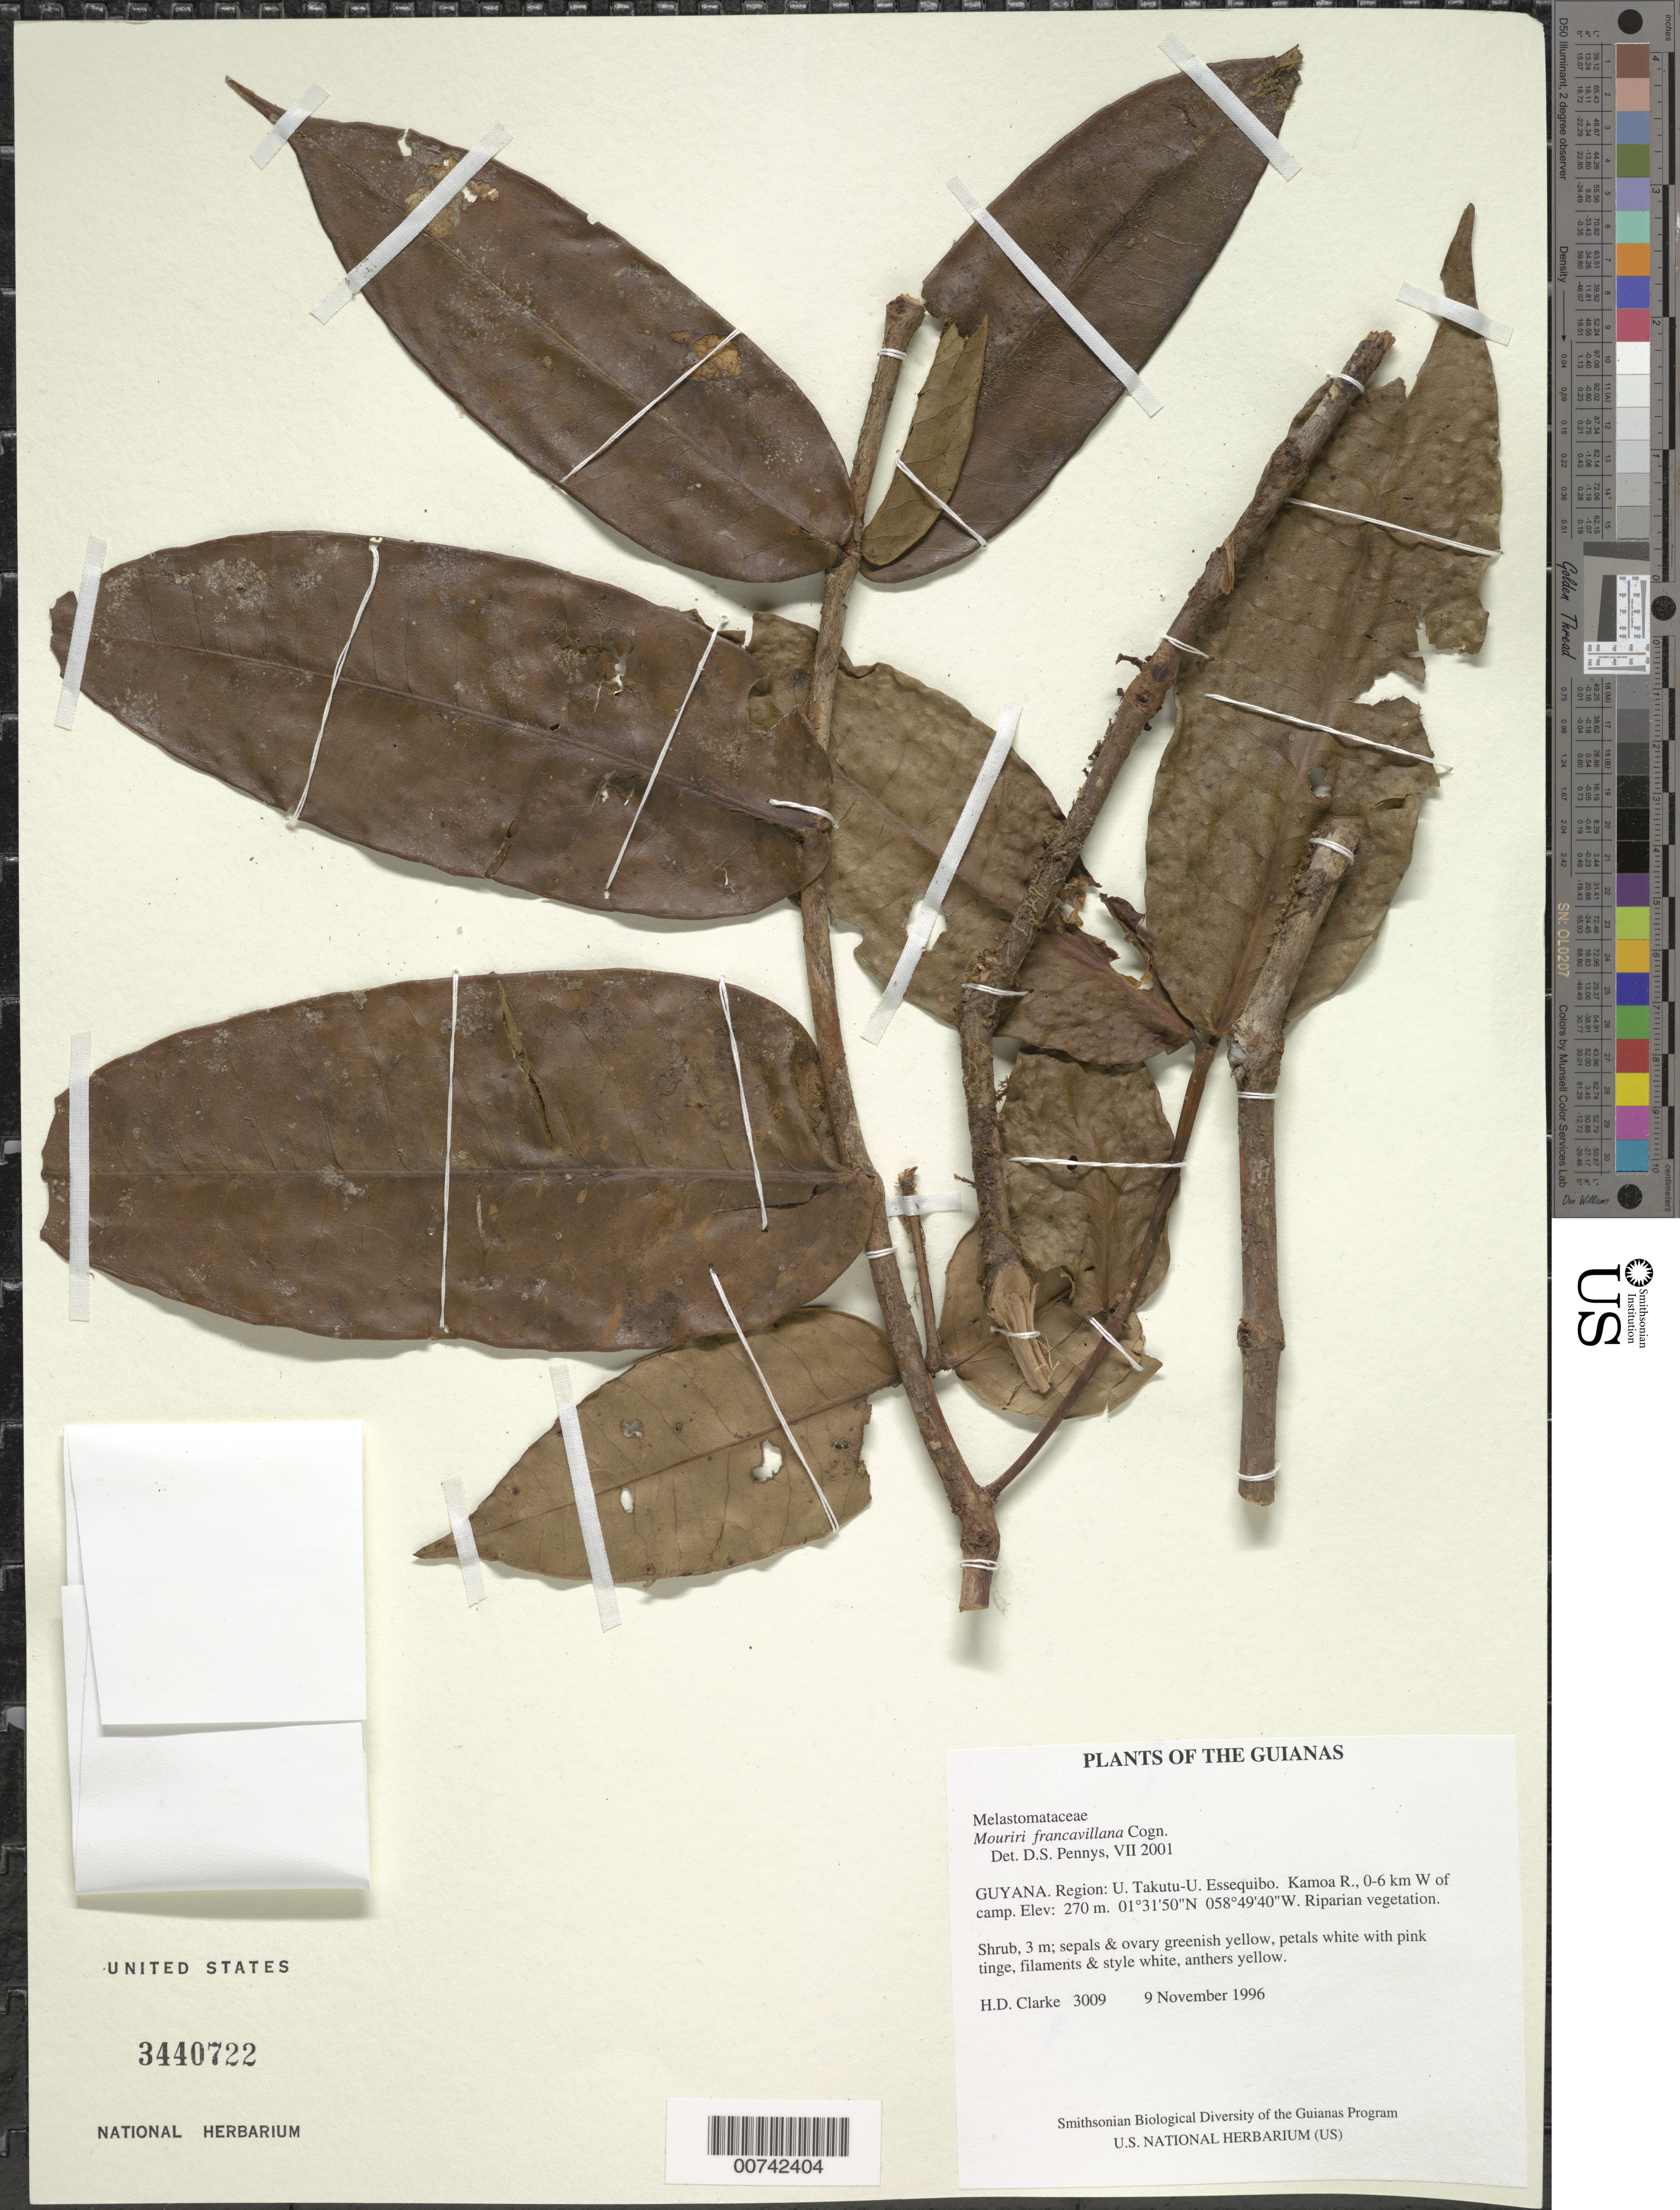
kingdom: Plantae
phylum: Tracheophyta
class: Magnoliopsida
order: Myrtales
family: Melastomataceae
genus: Mouriri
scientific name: Mouriri francavillana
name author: Cogn.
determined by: Penneys, D. S.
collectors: H. D. Clarke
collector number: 3009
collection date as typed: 9 November 1996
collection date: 1996-11-09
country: Guyana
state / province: U. Takutu-U. Essequibo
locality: Kamoa R., 0-6 km W of camp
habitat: Riparian vegetation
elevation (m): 270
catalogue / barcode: US 3440722